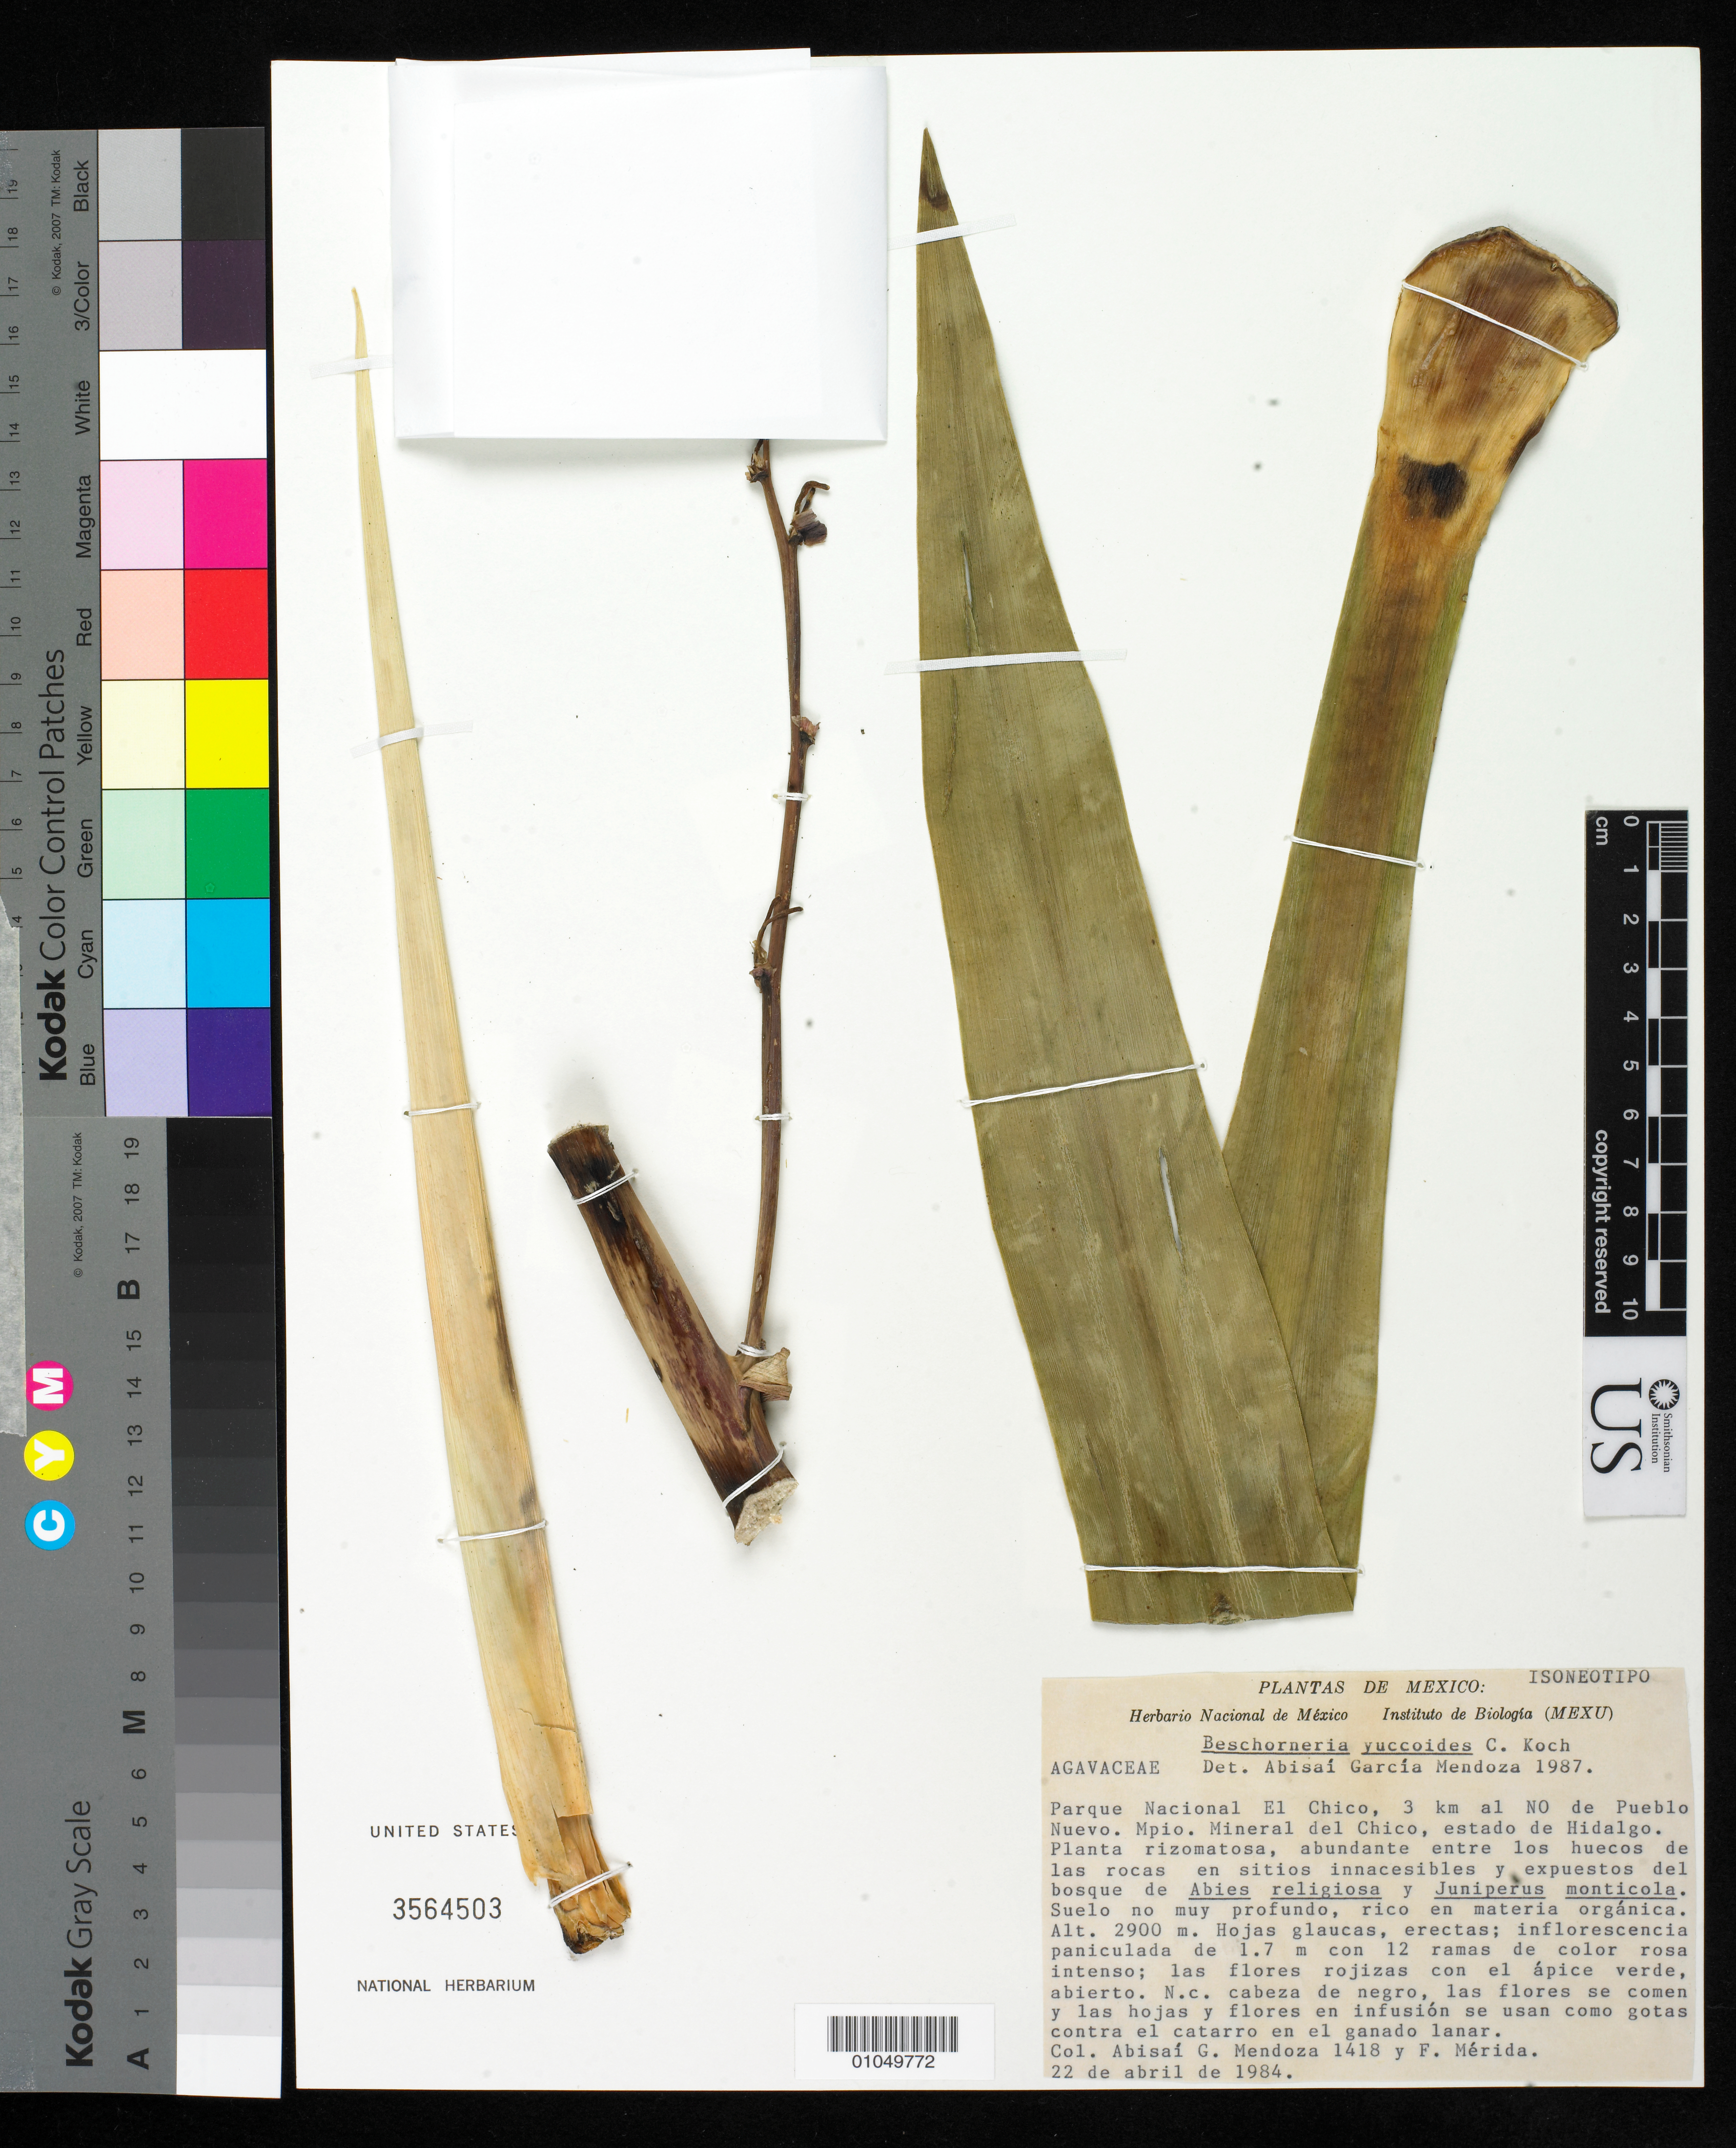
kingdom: Plantae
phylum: Tracheophyta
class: Liliopsida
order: Asparagales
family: Asparagaceae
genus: Beschorneria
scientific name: Beschorneria yuccoides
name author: K. Koch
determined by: García-Mendoza, A.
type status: Isoneotype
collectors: A. García-Mendoza & F. Merida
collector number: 1418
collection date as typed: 22 Apr 1984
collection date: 1984-04-22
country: Mexico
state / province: Hidalgo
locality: Parque Nacional El Chico, 3 km al NO de Pueblo Nuevo, Mpio. Mineral del Chico, estado de Hidalgo.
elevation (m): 2900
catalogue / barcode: US 3564503